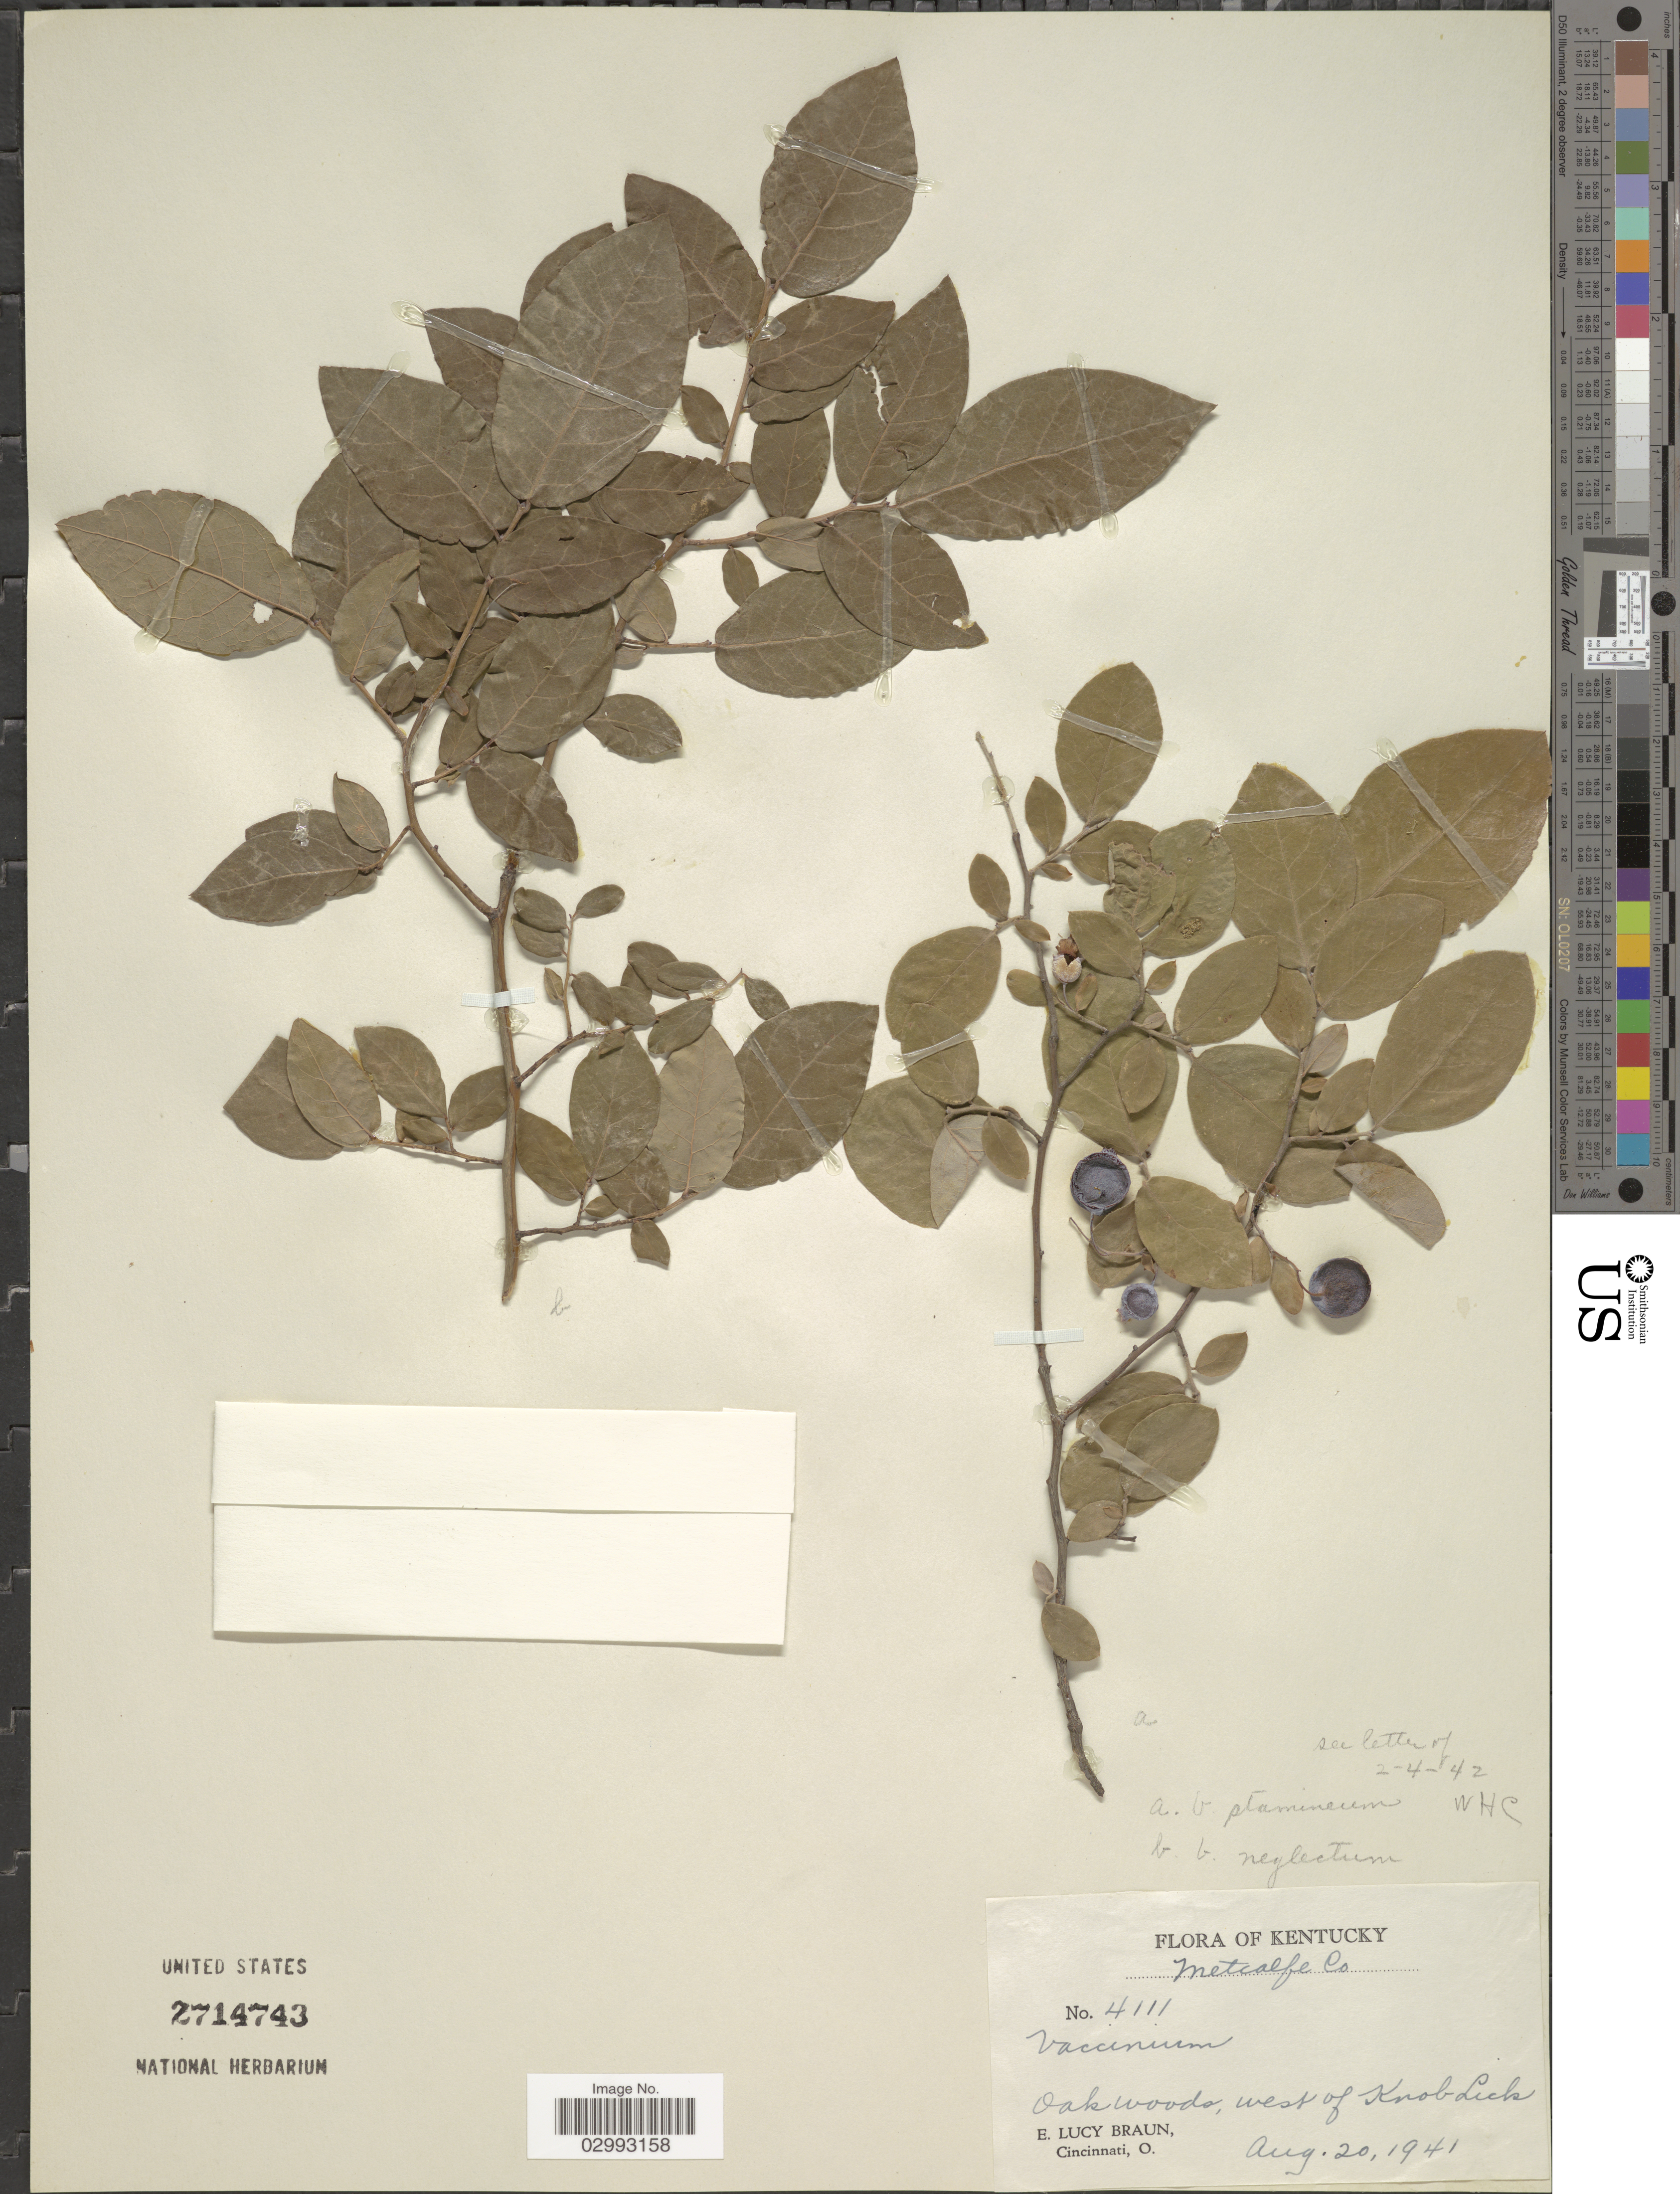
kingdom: Plantae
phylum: Tracheophyta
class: Magnoliopsida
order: Ericales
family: Ericaceae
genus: Polycodium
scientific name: Polycodium neglectum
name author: Small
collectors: E. L. Braun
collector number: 4111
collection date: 1941-08-20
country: United States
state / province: Kentucky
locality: Metcalfe Co. West of Knob Lick.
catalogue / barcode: US 2714743